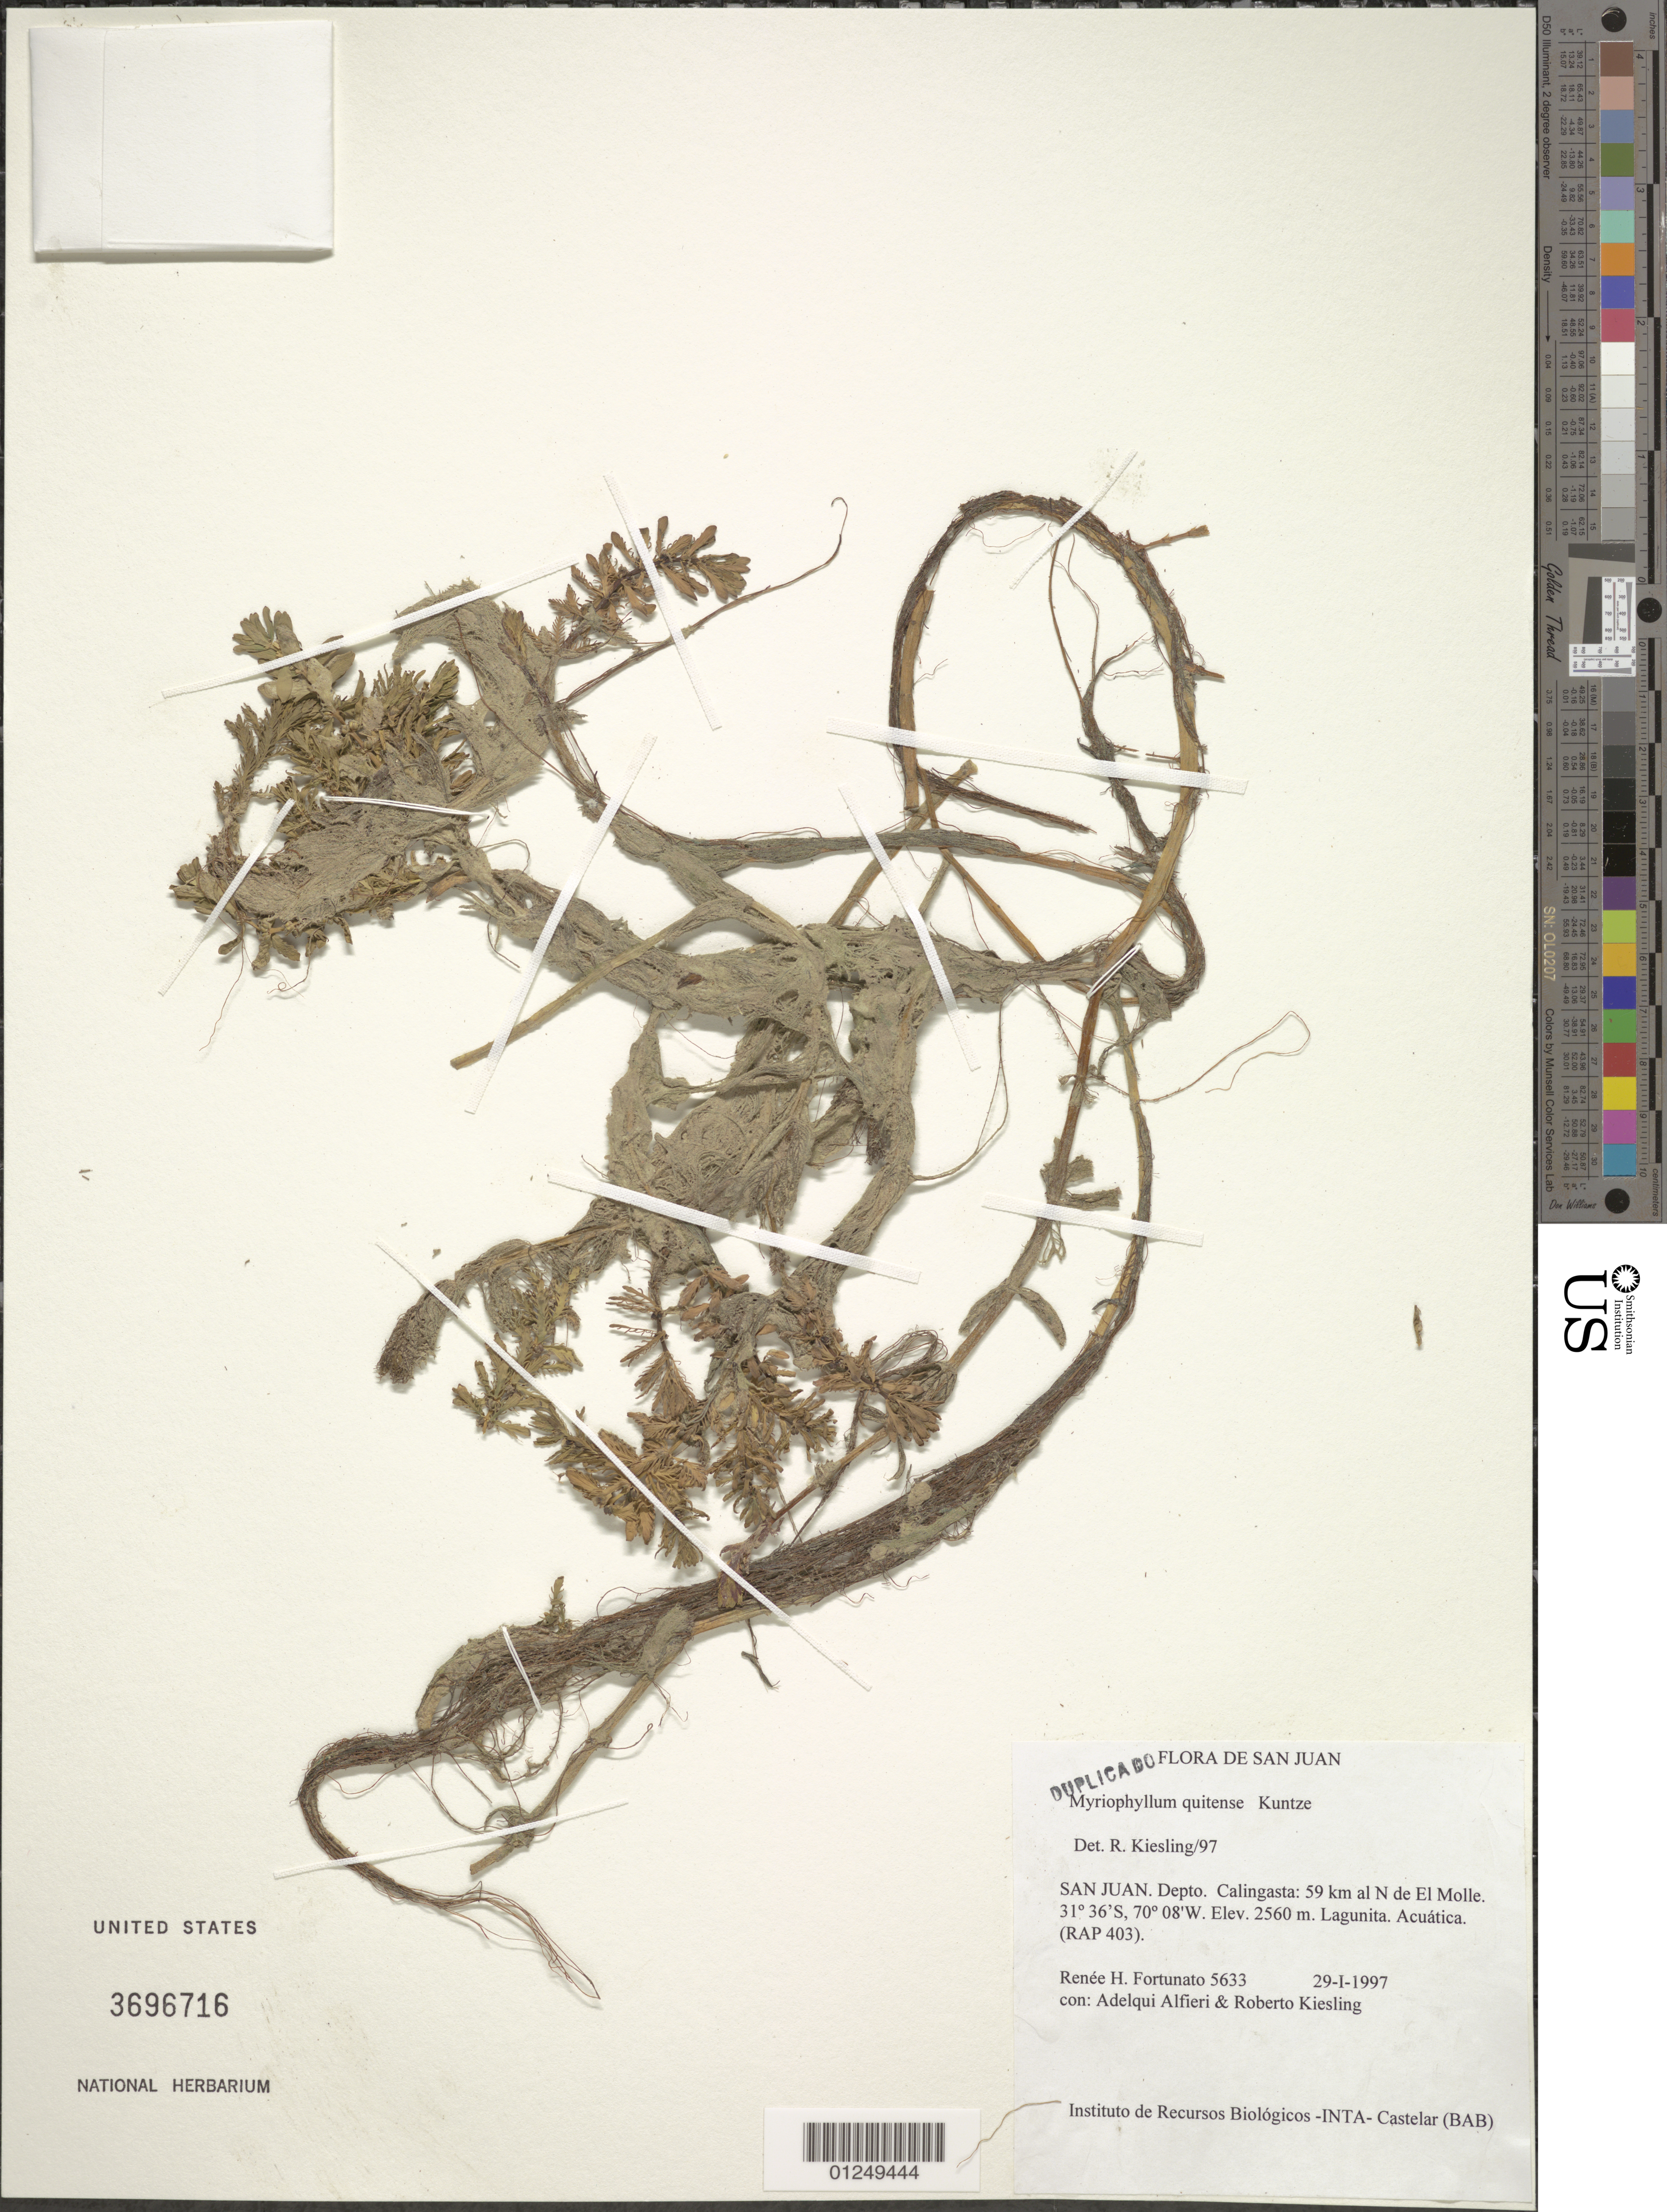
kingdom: Plantae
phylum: Tracheophyta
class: Magnoliopsida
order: Saxifragales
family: Haloragaceae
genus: Myriophyllum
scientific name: Myriophyllum quitense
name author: Kunth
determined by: Kiesling, R.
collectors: R. H. Fortunato & R. Kiesling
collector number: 5633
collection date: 1997-01-29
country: Argentina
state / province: San Juan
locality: Depto. Calingasta: 59 km al N de El Molle.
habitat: Lagunita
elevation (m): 2560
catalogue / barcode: US 3696716